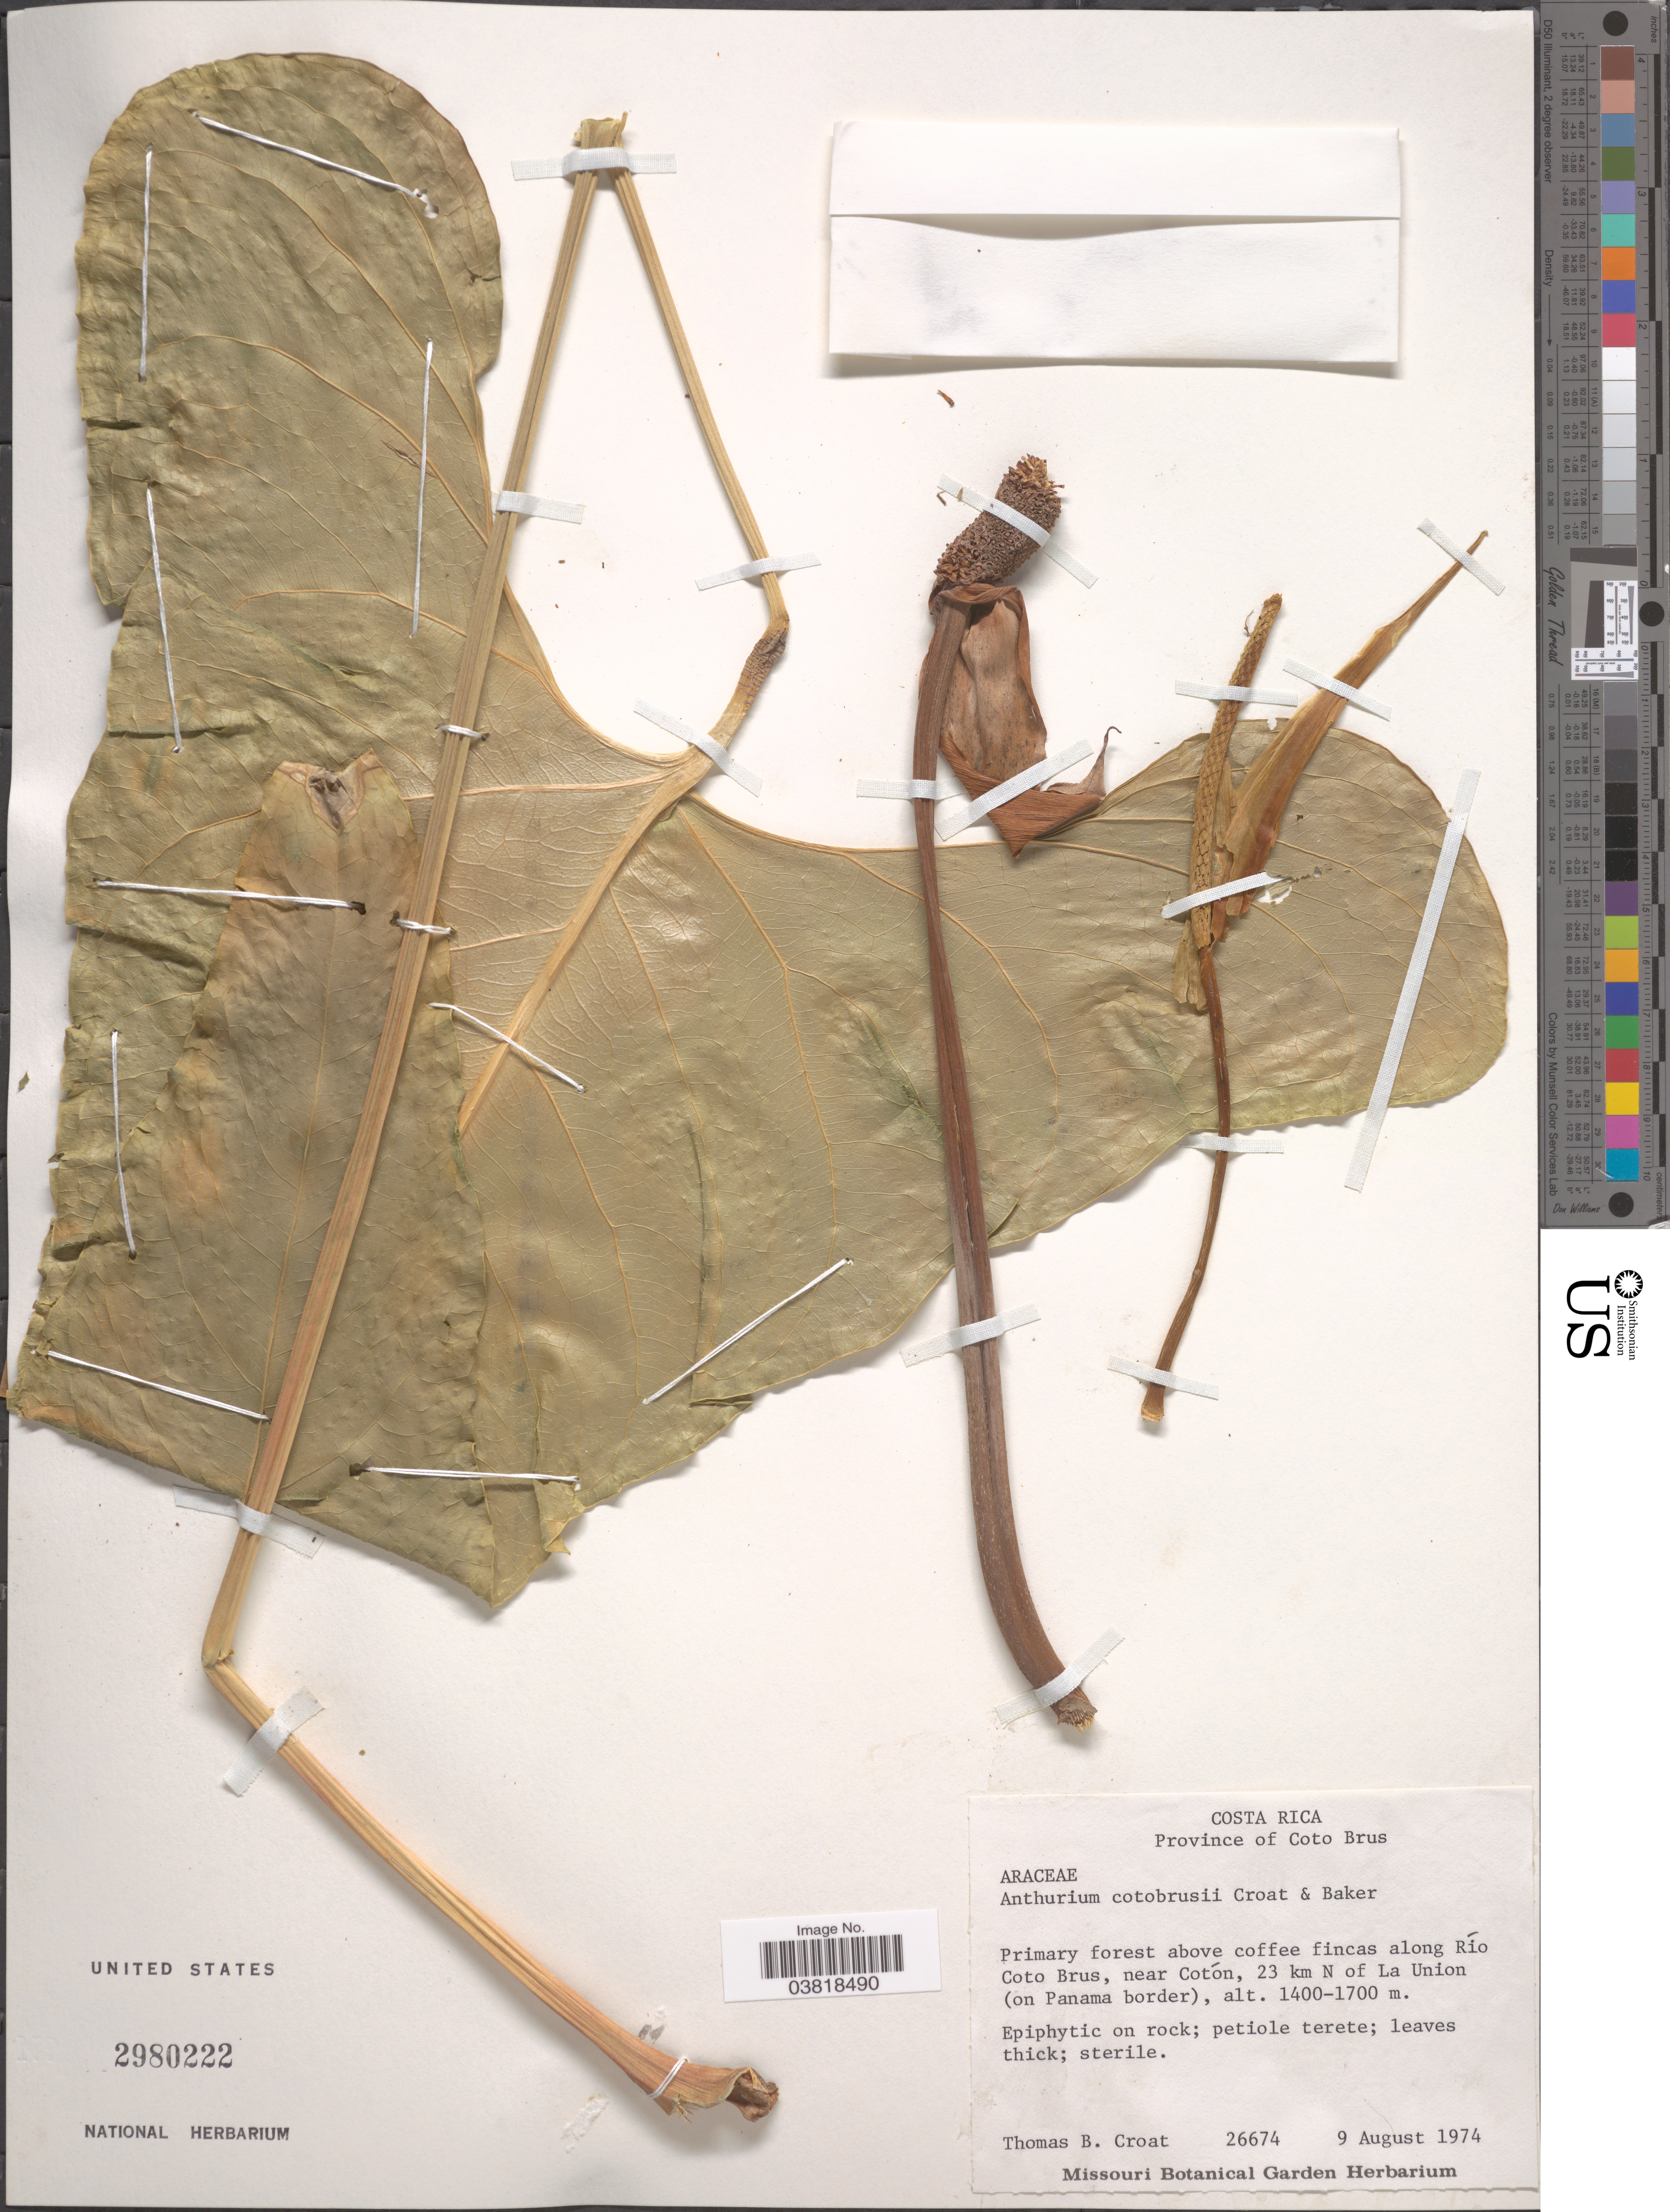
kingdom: Plantae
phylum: Tracheophyta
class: Liliopsida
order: Alismatales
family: Araceae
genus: Anthurium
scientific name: Anthurium cotobrusii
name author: Croat & R.A. Baker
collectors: T. B. Croat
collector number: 26674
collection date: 1974-08-09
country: Costa Rica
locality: Province of Coto Brus. Primary forest above coffee fincas along Río Coto Brus, near Cotón, 23 km N of La Union (on Panama border).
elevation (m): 1400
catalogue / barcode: US 2980222